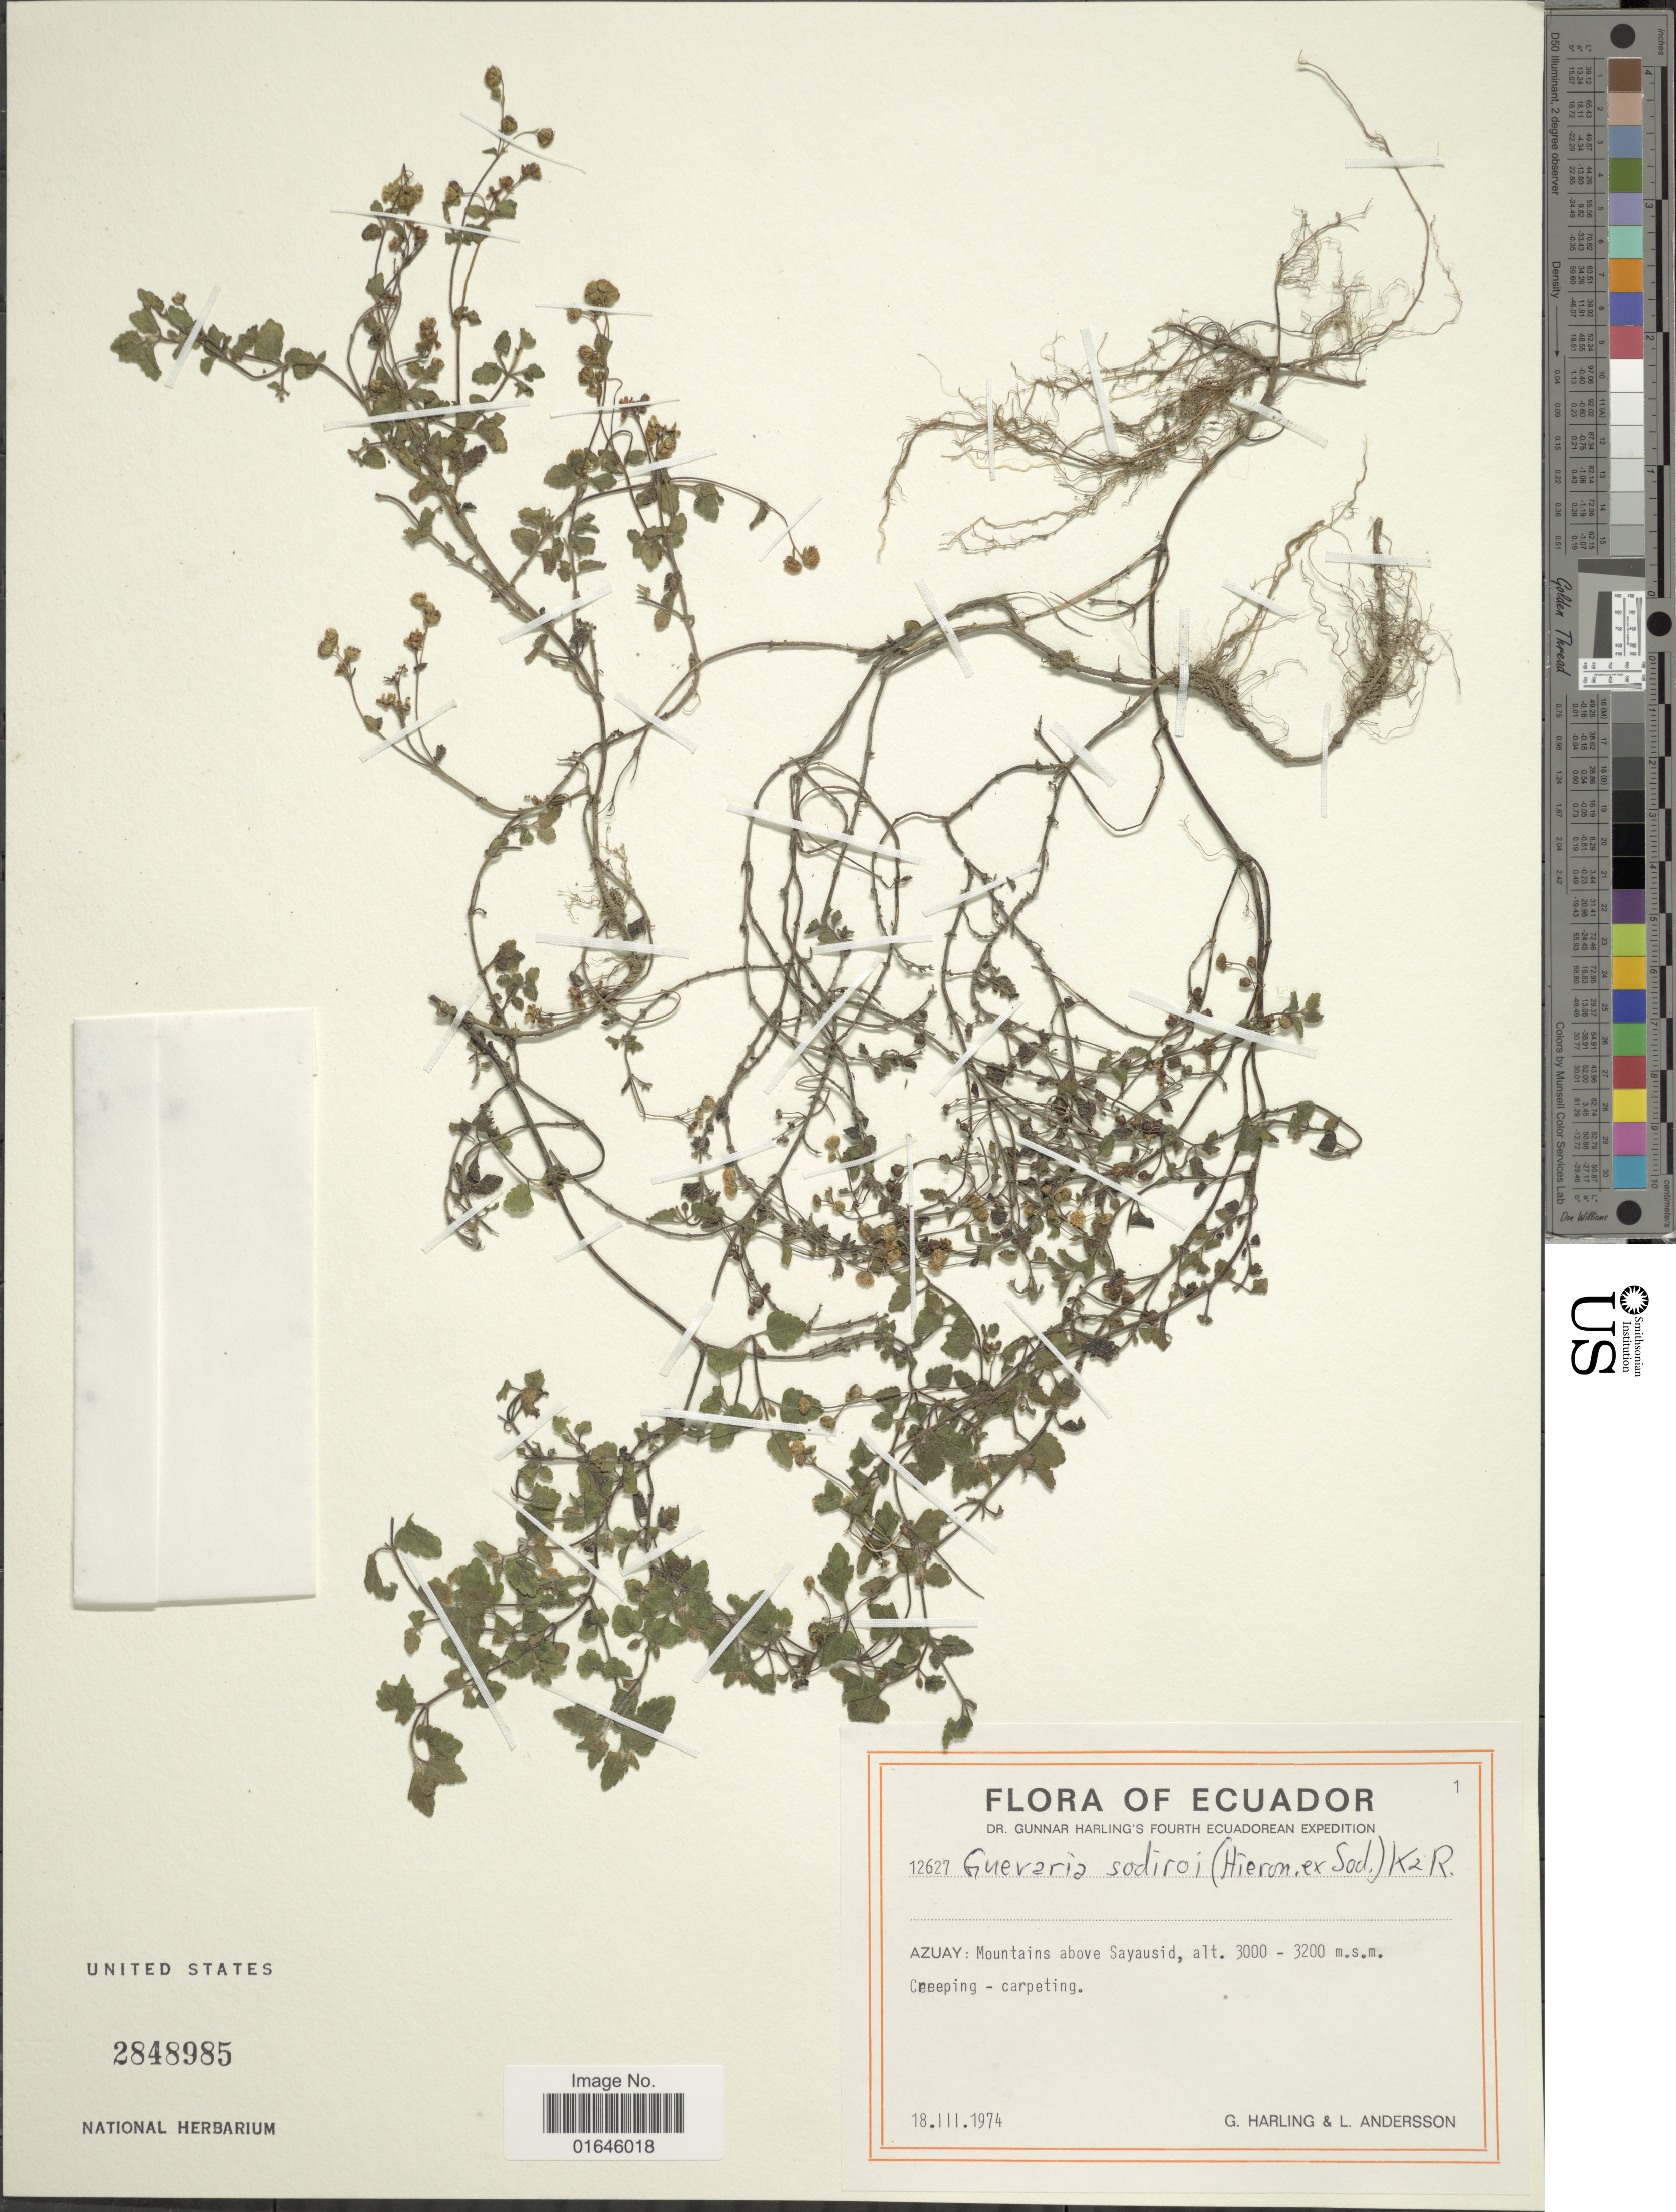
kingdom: Plantae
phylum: Tracheophyta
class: Magnoliopsida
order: Asterales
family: Asteraceae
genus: Guevaria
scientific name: Guevaria sodiroi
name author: (Hieron. in Sodiro) R.M. King & H. Rob.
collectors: G. Harling & L. Andersson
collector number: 12627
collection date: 1974-03-18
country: Ecuador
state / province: Azuay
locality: Mountains above Sayausid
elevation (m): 3000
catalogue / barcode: US 2848985